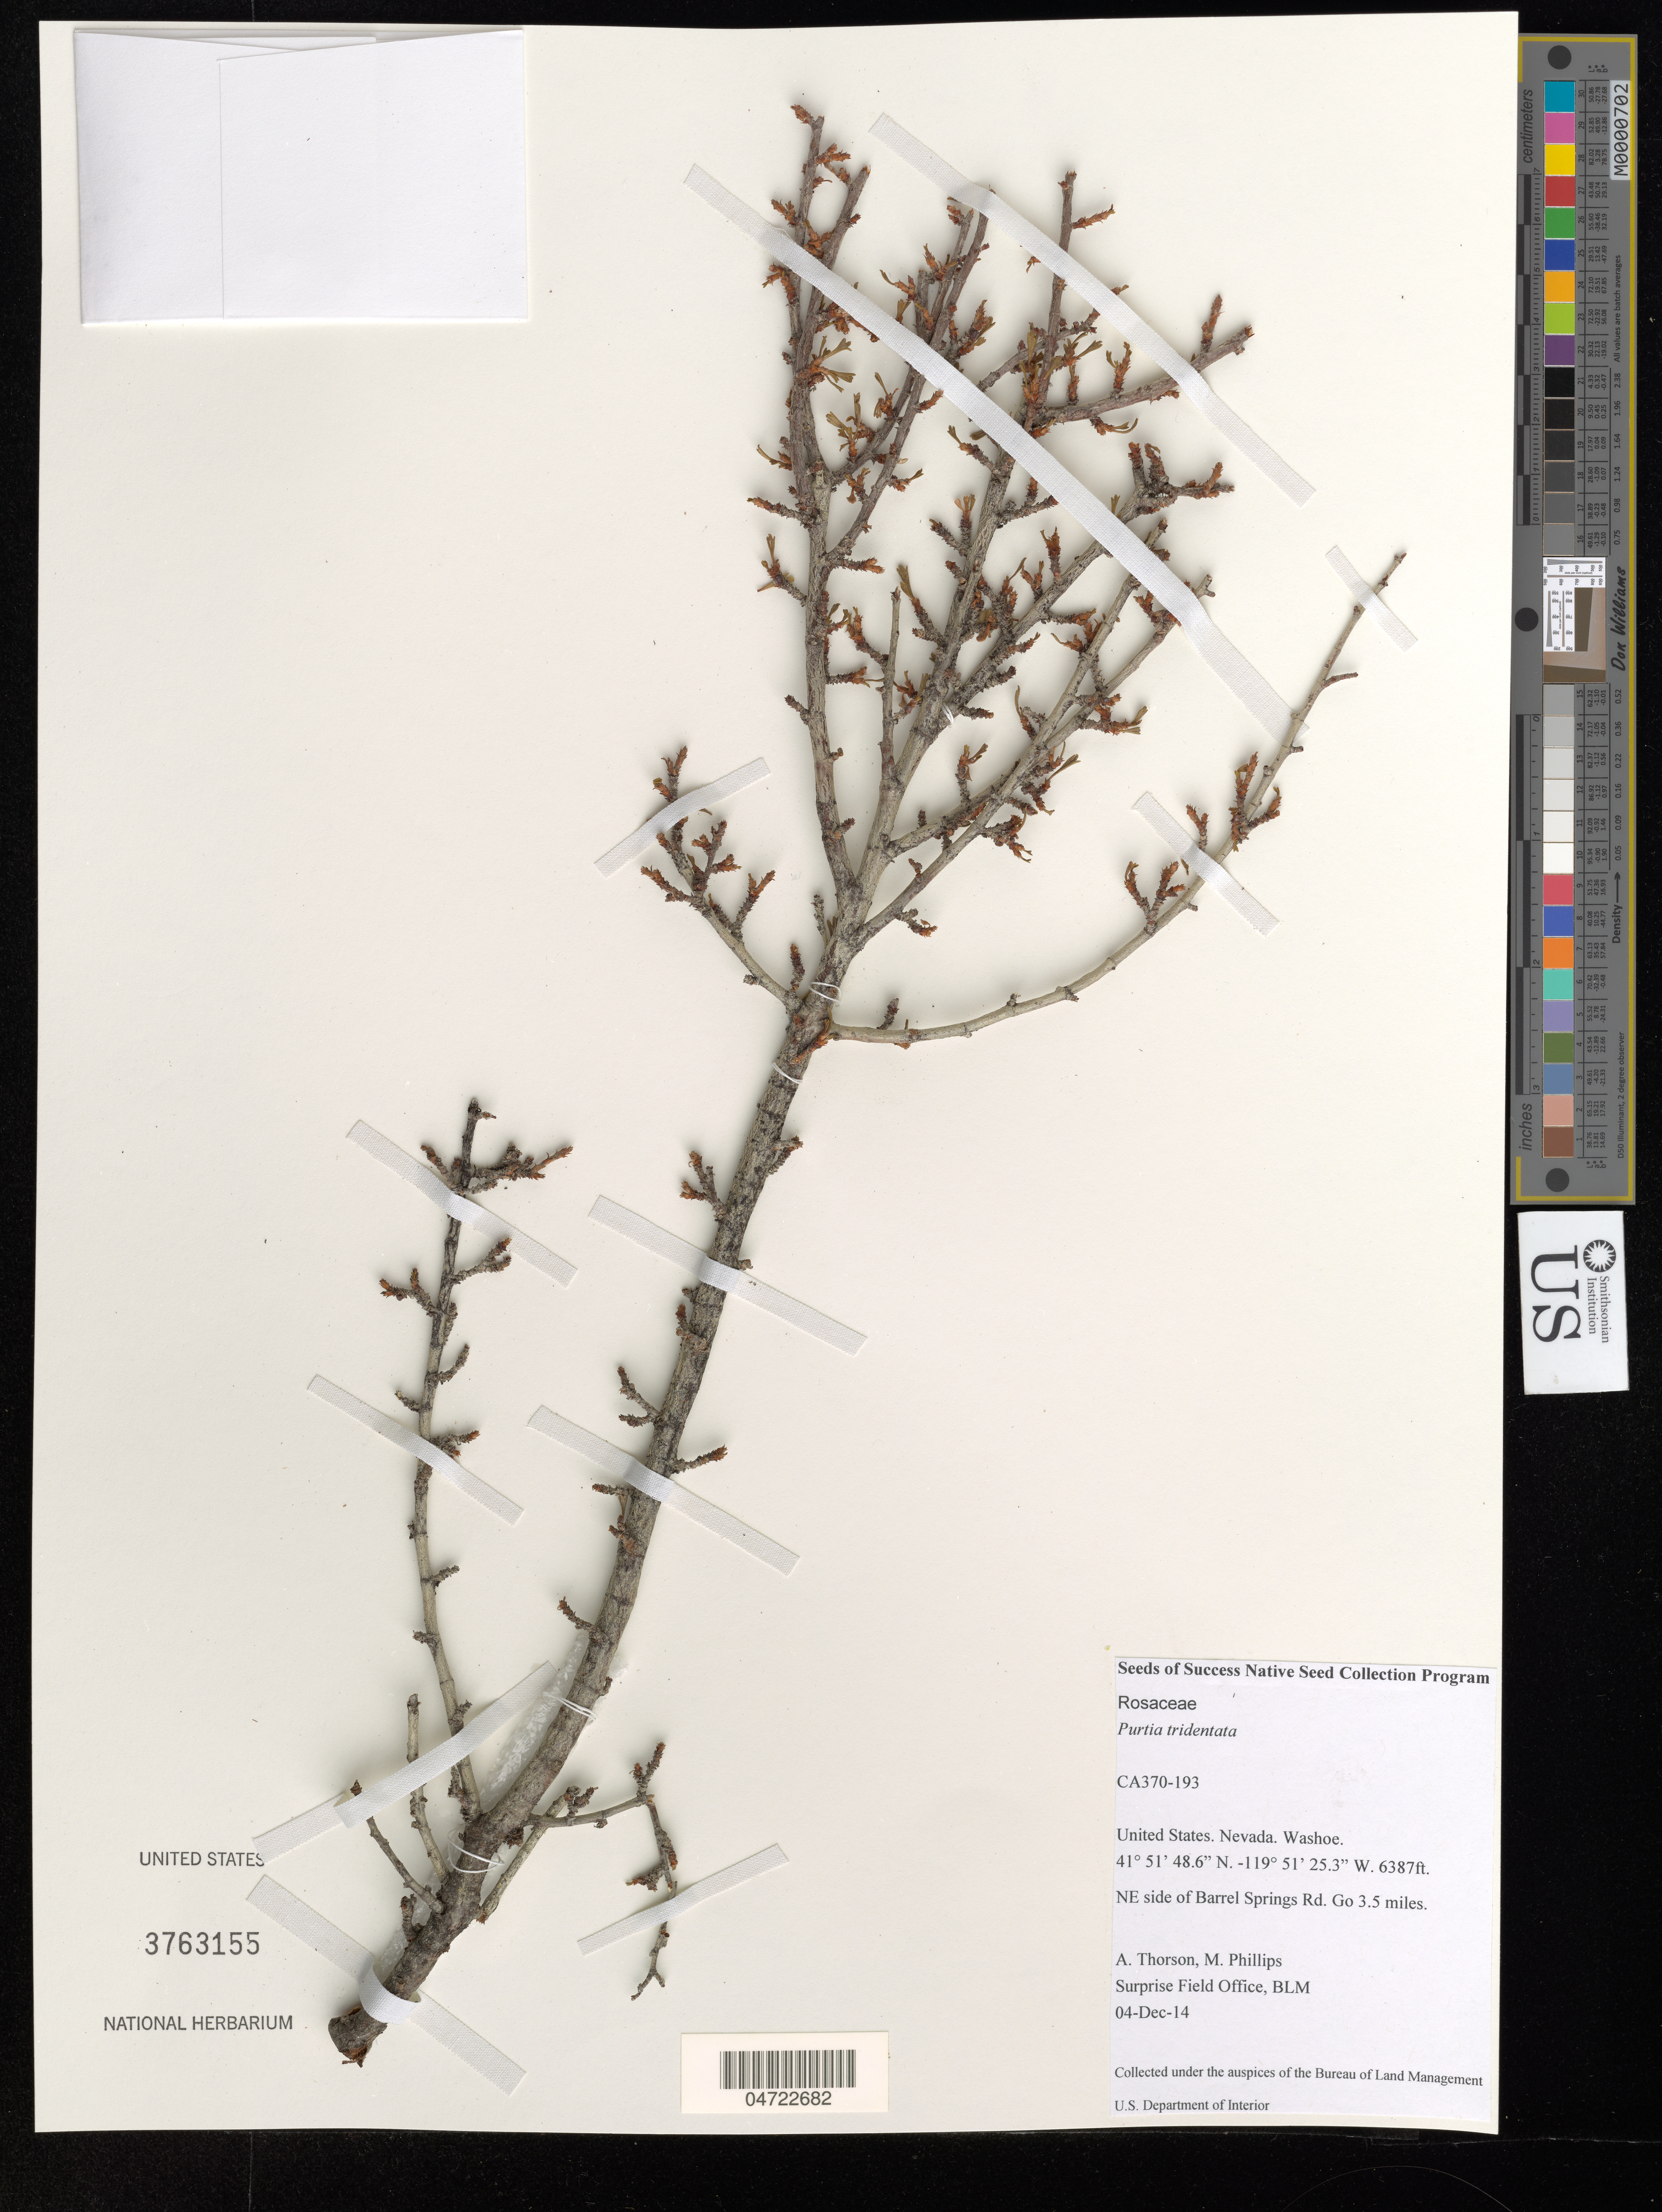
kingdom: Plantae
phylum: Tracheophyta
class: Magnoliopsida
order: Rosales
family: Rosaceae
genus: Purshia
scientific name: Purshia tridentata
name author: (Pursh) DC.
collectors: A. Thorson & M. Phillips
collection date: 2014-12-04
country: United States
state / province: Nevada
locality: Washoe. NE side of Barrel Springs Rd. Go 3.5 miles.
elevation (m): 1947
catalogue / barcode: US 3763155